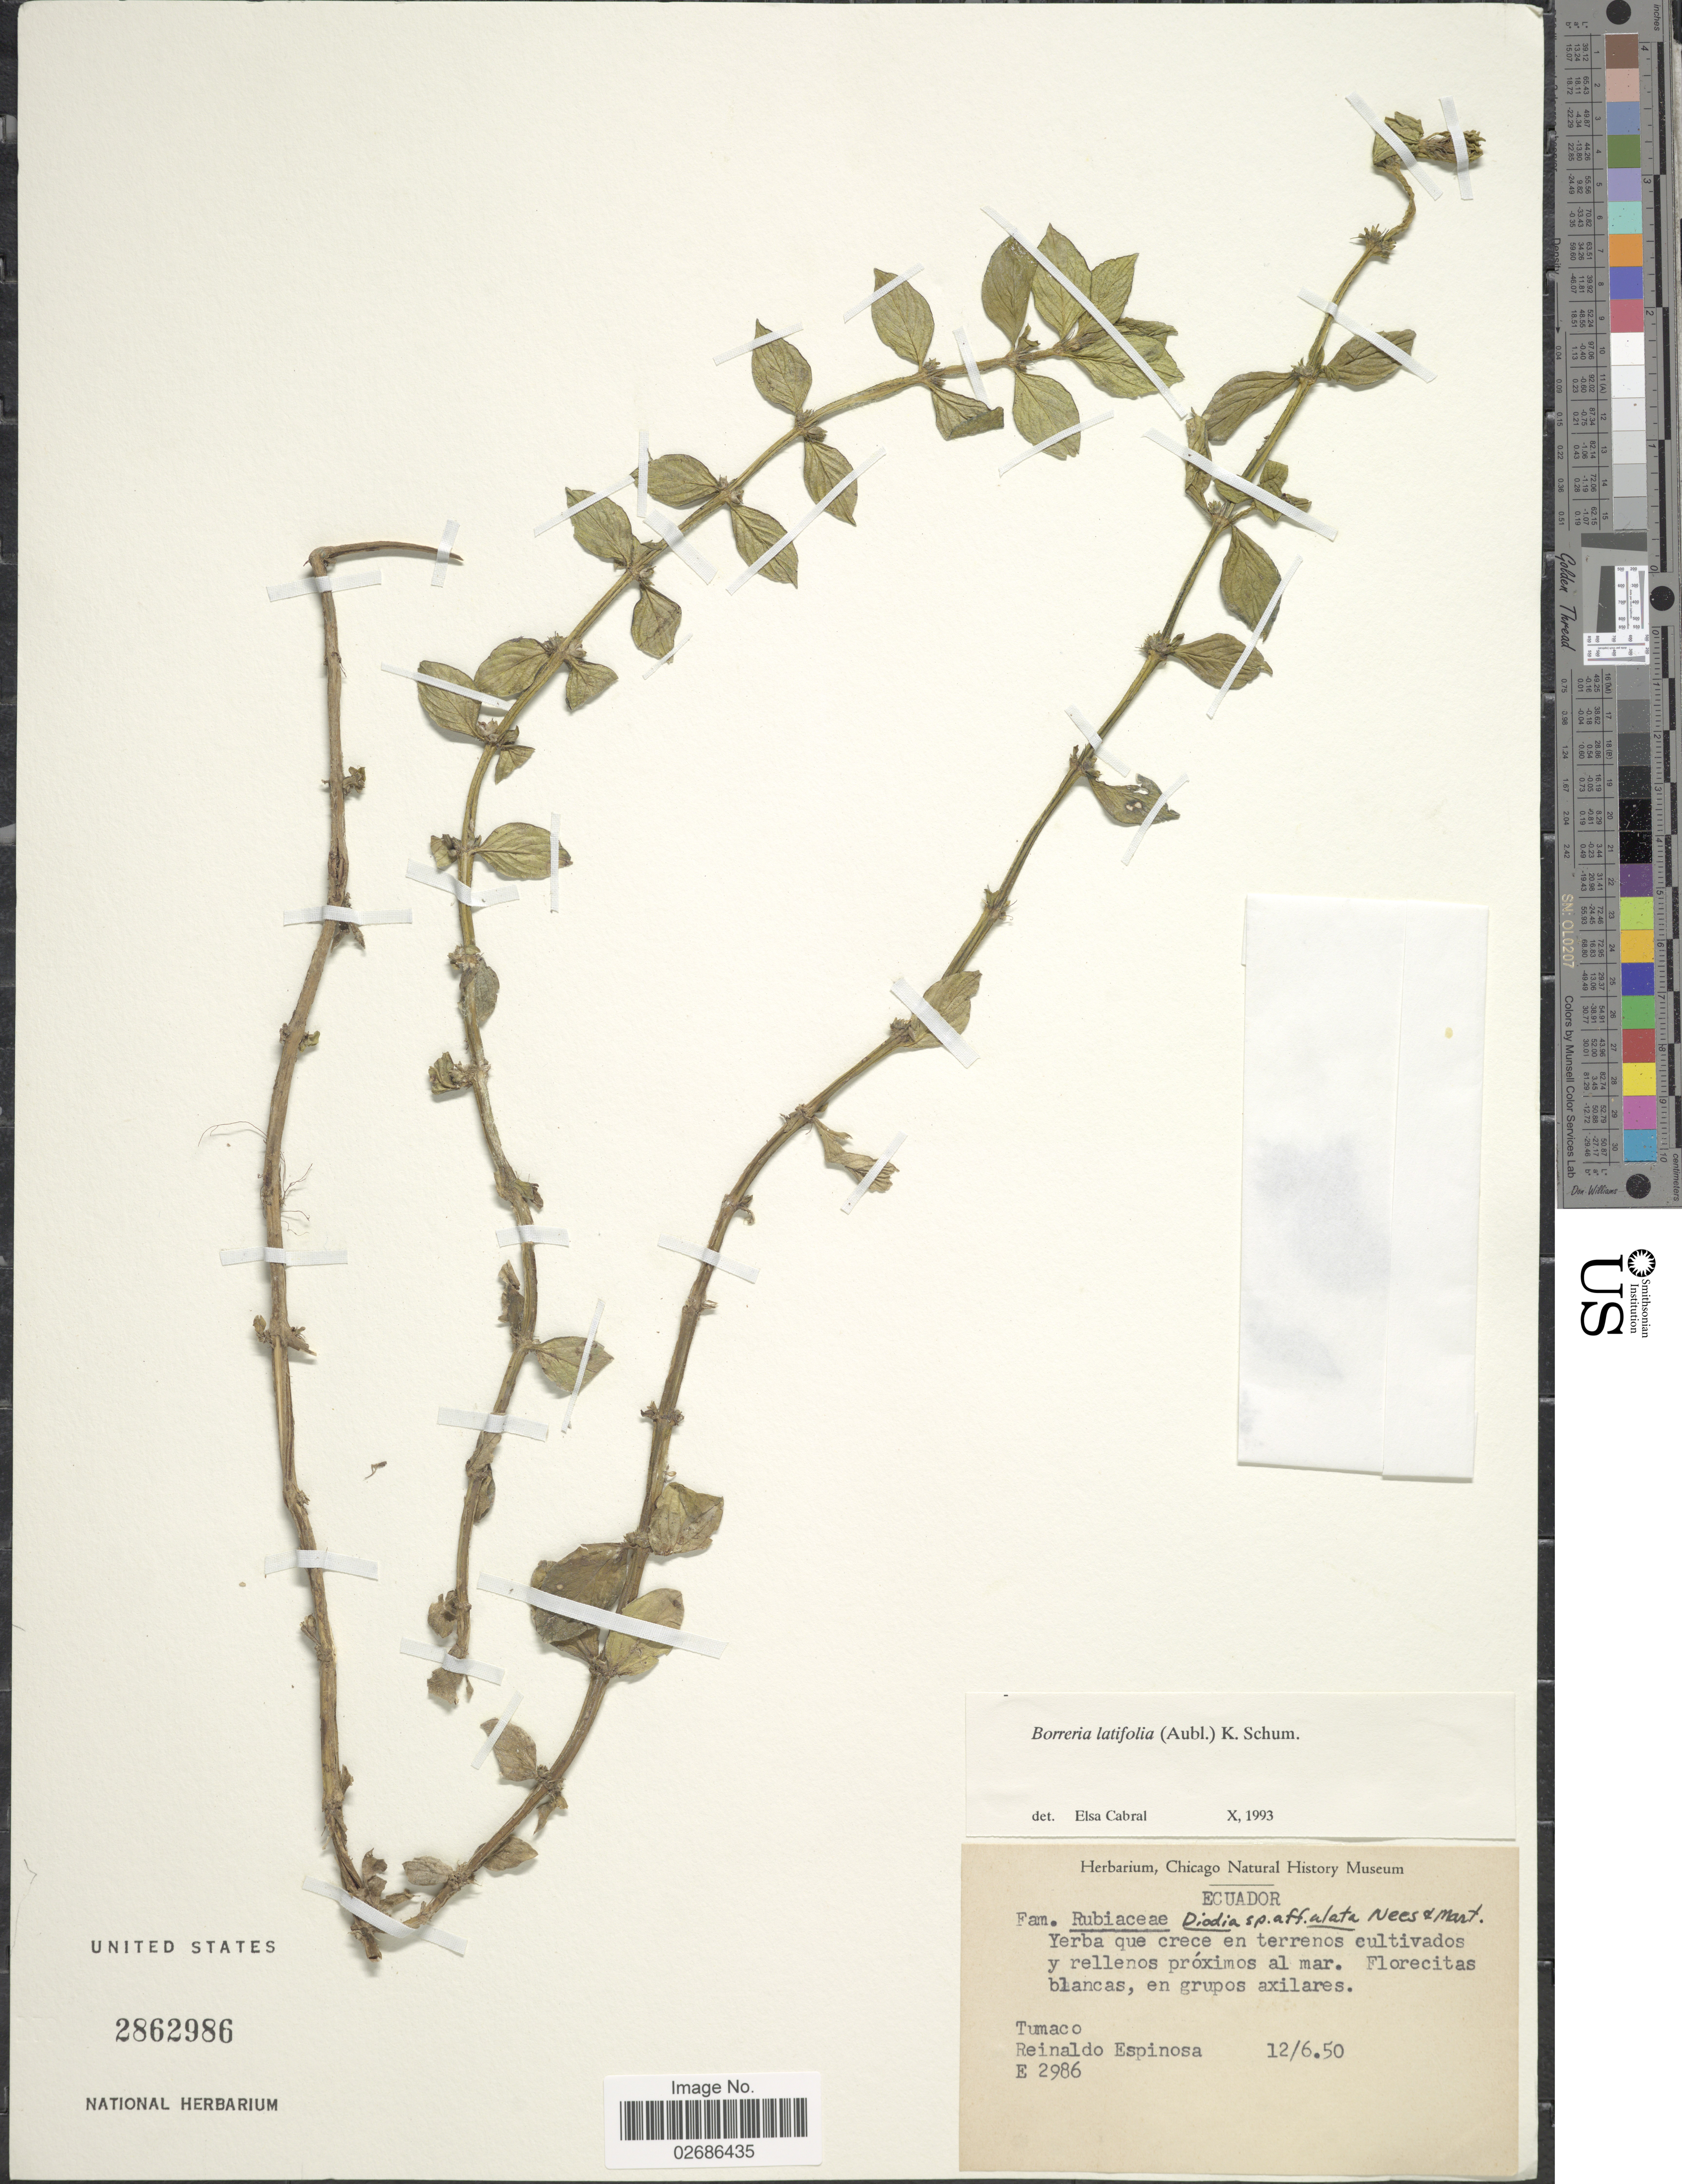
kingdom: Plantae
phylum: Tracheophyta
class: Magnoliopsida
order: Gentianales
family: Rubiaceae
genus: Borreria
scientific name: Borreria latifolia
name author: (Aubl.) K. Schum.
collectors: R. Espinosa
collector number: E 2986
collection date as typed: Transcribed d/m/y: 12/6/50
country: Ecuador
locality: Tumaco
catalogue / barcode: US 2862986